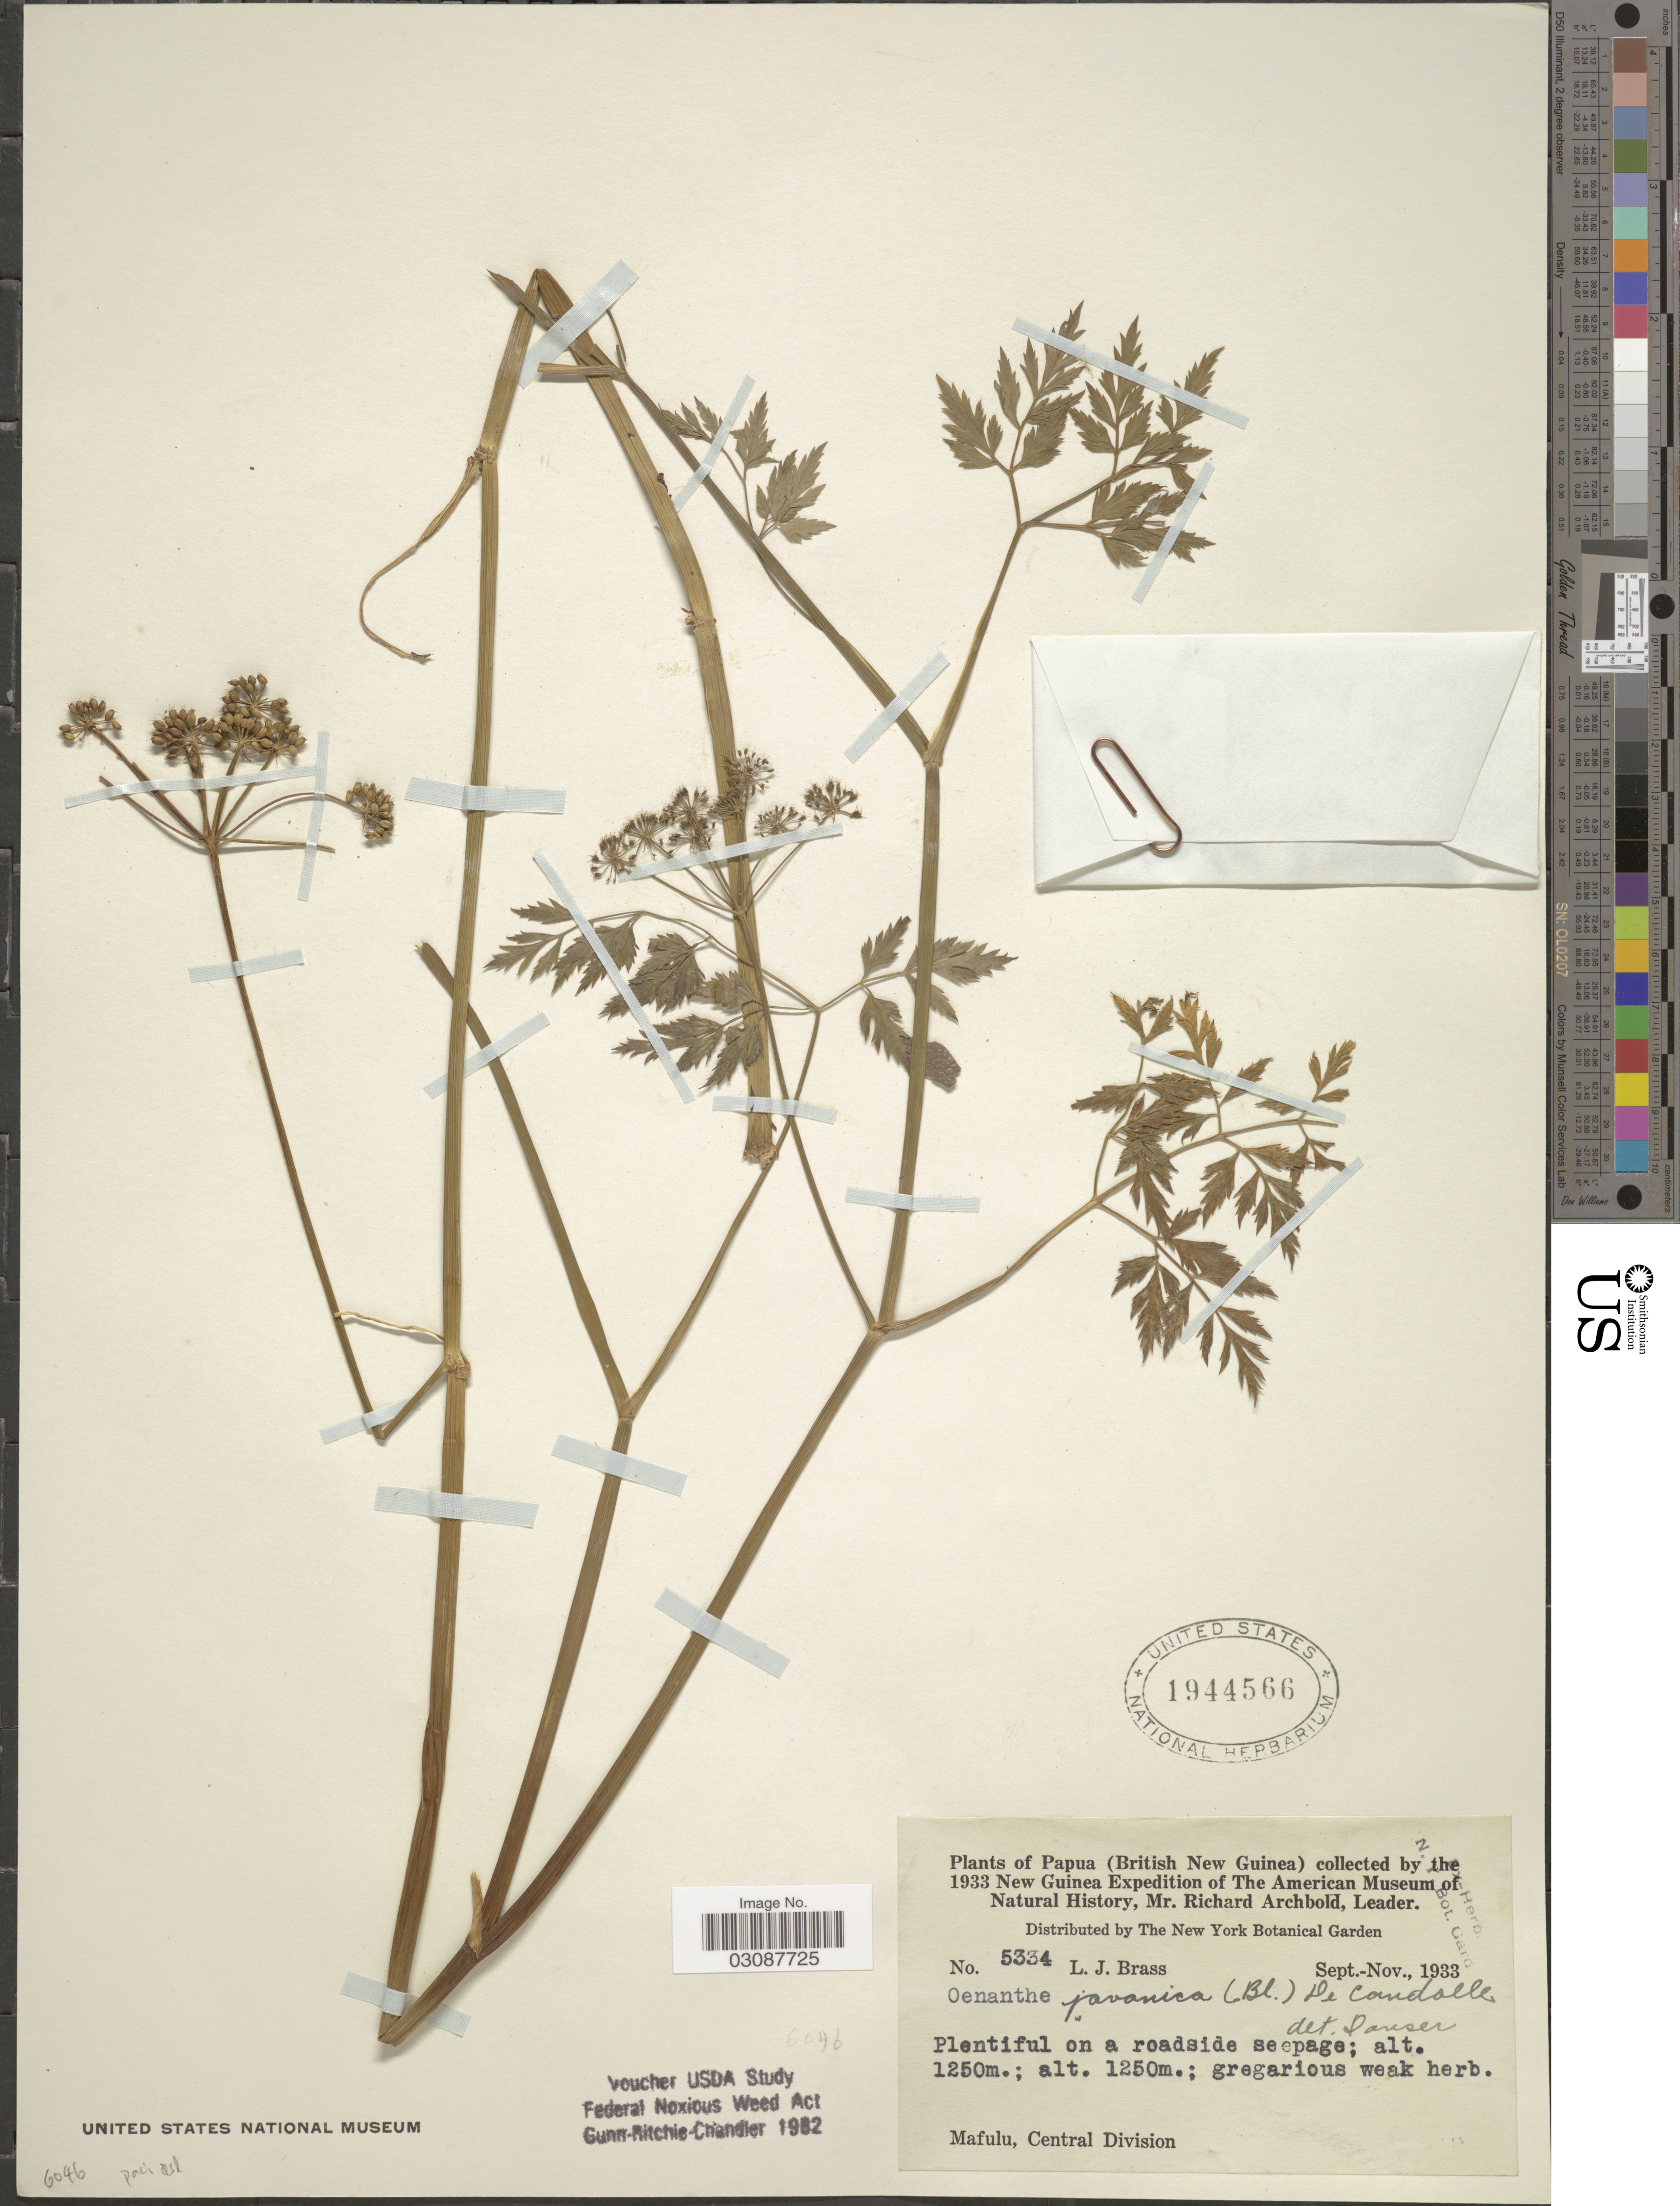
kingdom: Plantae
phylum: Tracheophyta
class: Magnoliopsida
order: Apiales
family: Apiaceae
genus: Oenanthe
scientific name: Oenanthe javanica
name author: (Blume) DC.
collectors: L. J. Brass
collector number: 5334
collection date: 1933-09/1933-11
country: Papua New Guinea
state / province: Central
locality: Papua (British New Guinea), Mafulu, Central Division.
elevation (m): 1250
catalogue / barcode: US 1944566